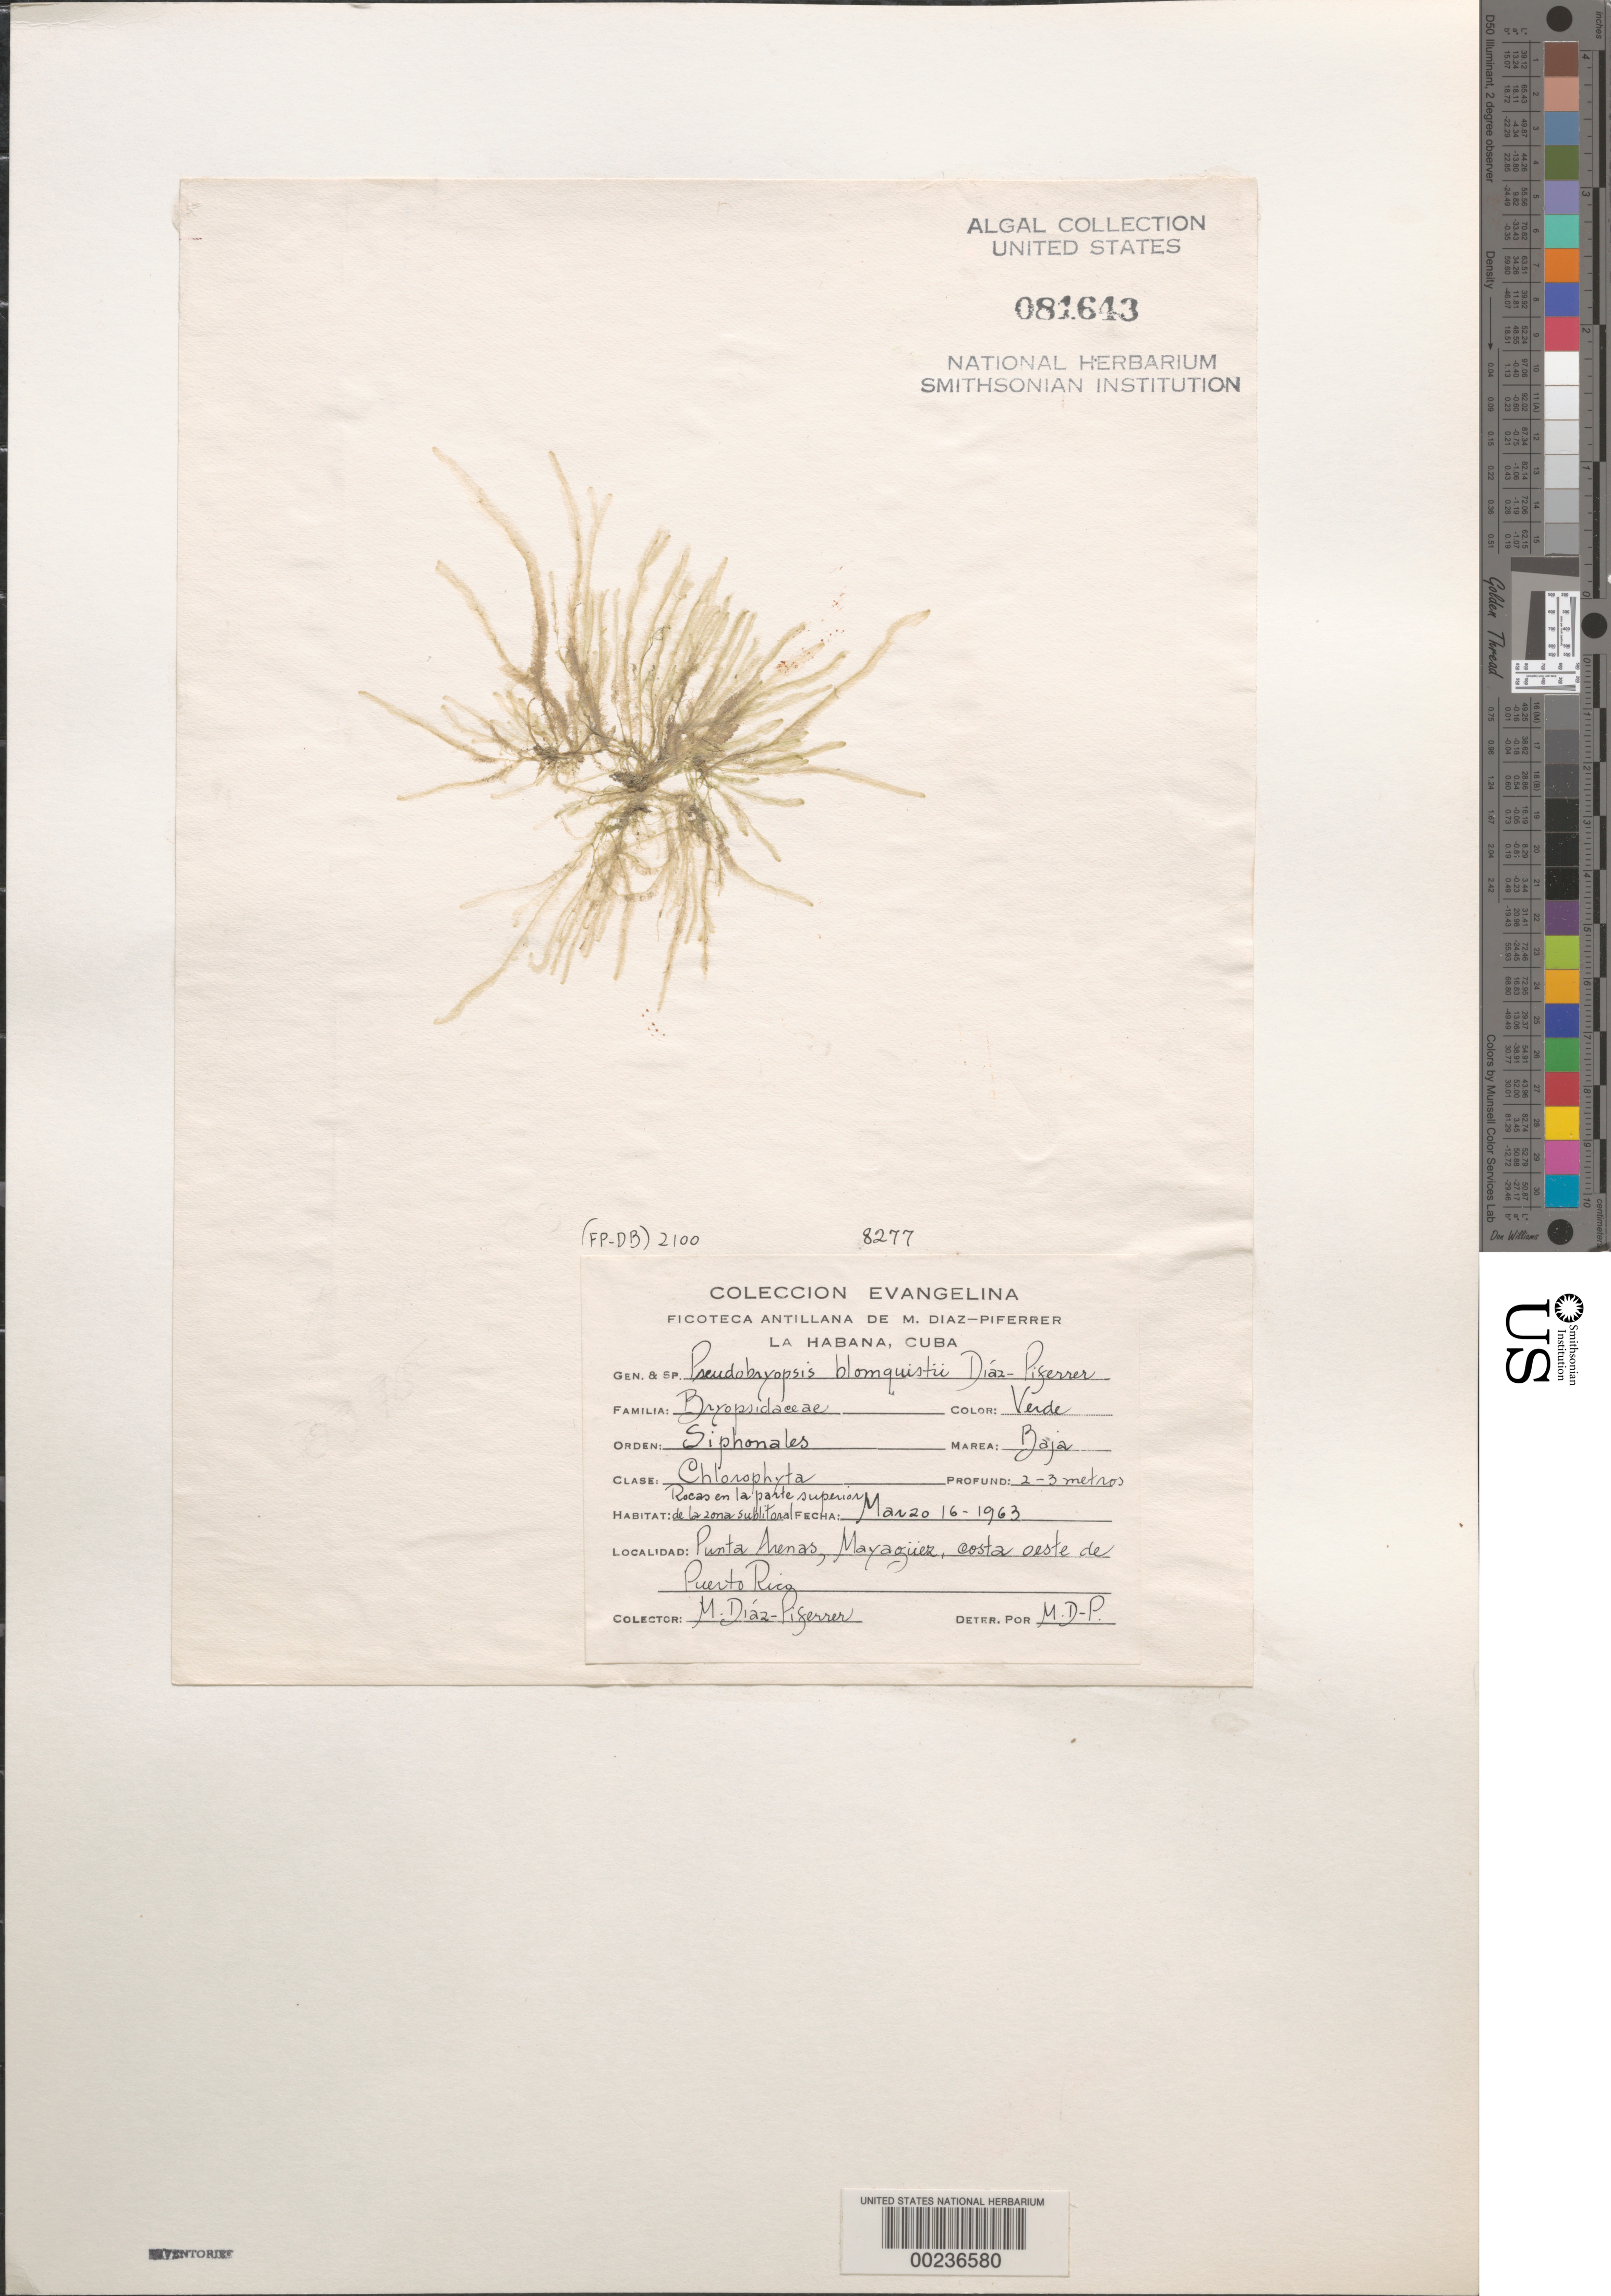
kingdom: Plantae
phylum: Chlorophyta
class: Ulvophyceae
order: Bryopsidales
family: Bryopsidaceae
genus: Pseudobryopsis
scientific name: Pseudobryopsis blomquistii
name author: Diaz-Piferrer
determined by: Diaz-Piferrer, M.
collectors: M. Diaz-Piferrer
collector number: (FP-DB) 2100 & 8277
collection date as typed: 16 Mar 1963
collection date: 1963-03-16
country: Puerto Rico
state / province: Mayaguez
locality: Punta arenas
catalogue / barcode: US 81643